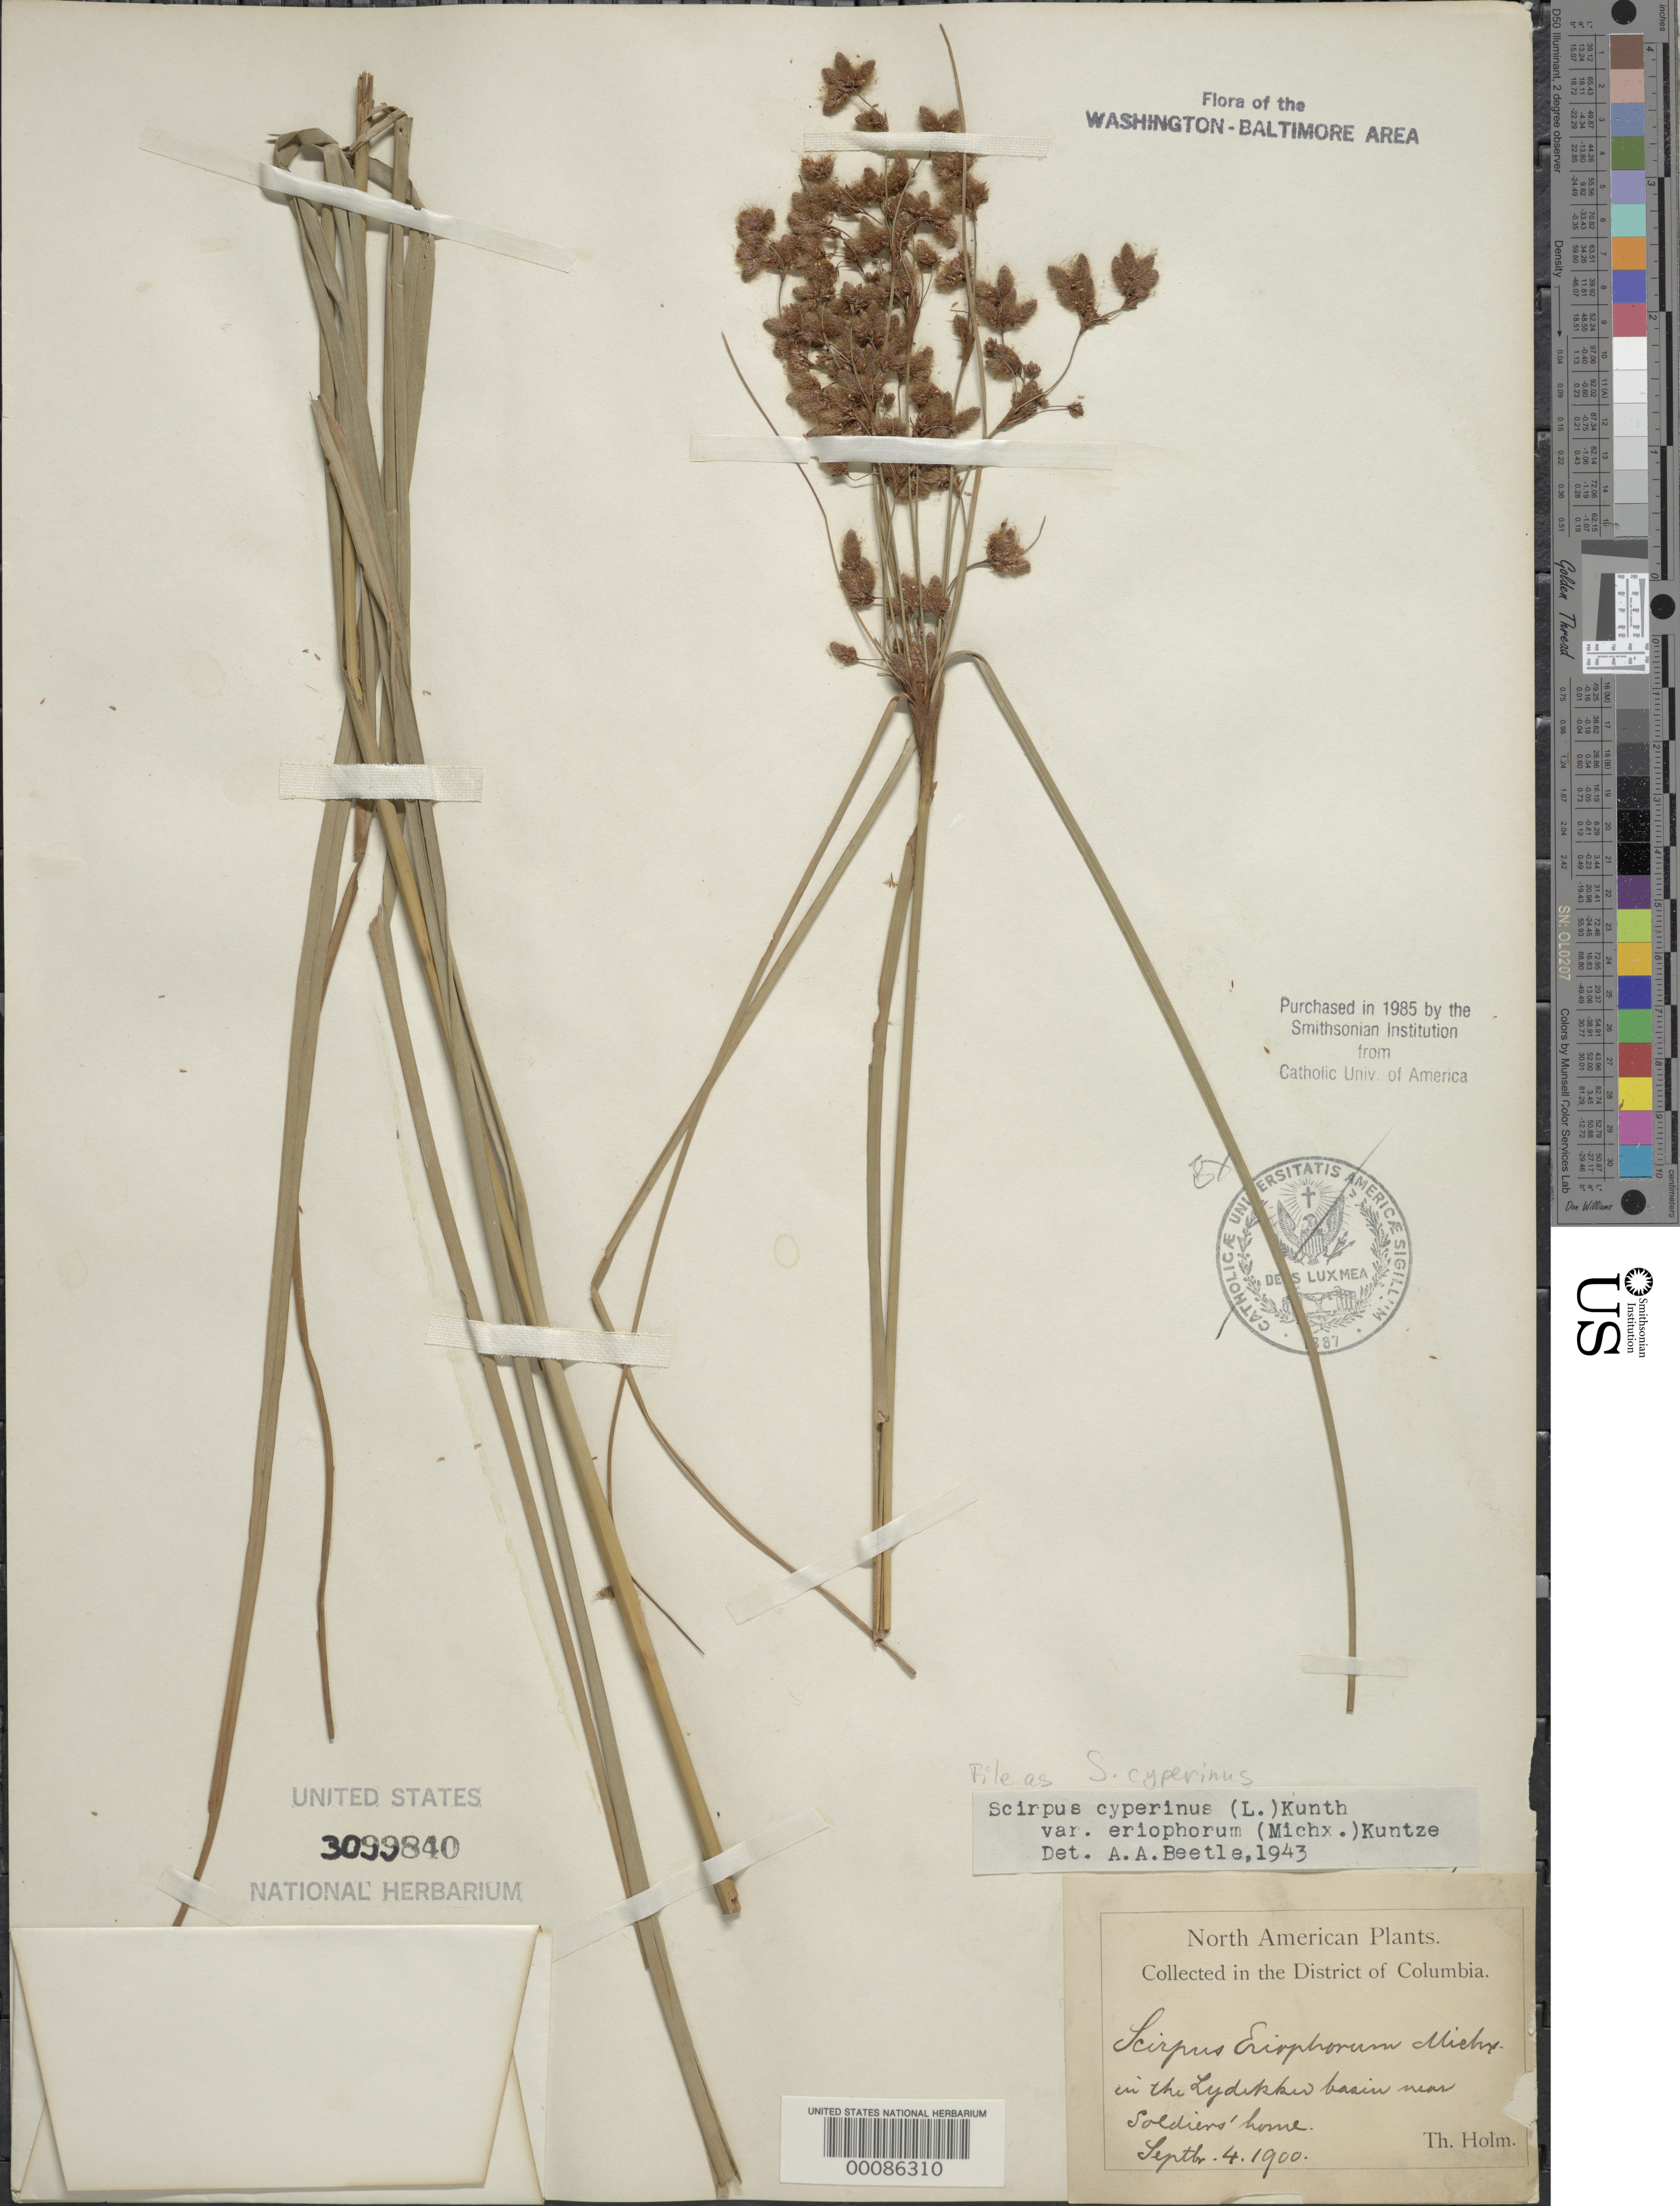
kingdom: Plantae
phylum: Tracheophyta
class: Liliopsida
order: Poales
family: Cyperaceae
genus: Scirpus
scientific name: Scirpus cyperinus (L.) Kunth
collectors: T. Holm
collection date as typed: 04 Sep 1900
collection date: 1900-09-04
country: United States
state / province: District of Columbia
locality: Lydikker Basin near Soldiers Home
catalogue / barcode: US 3099840